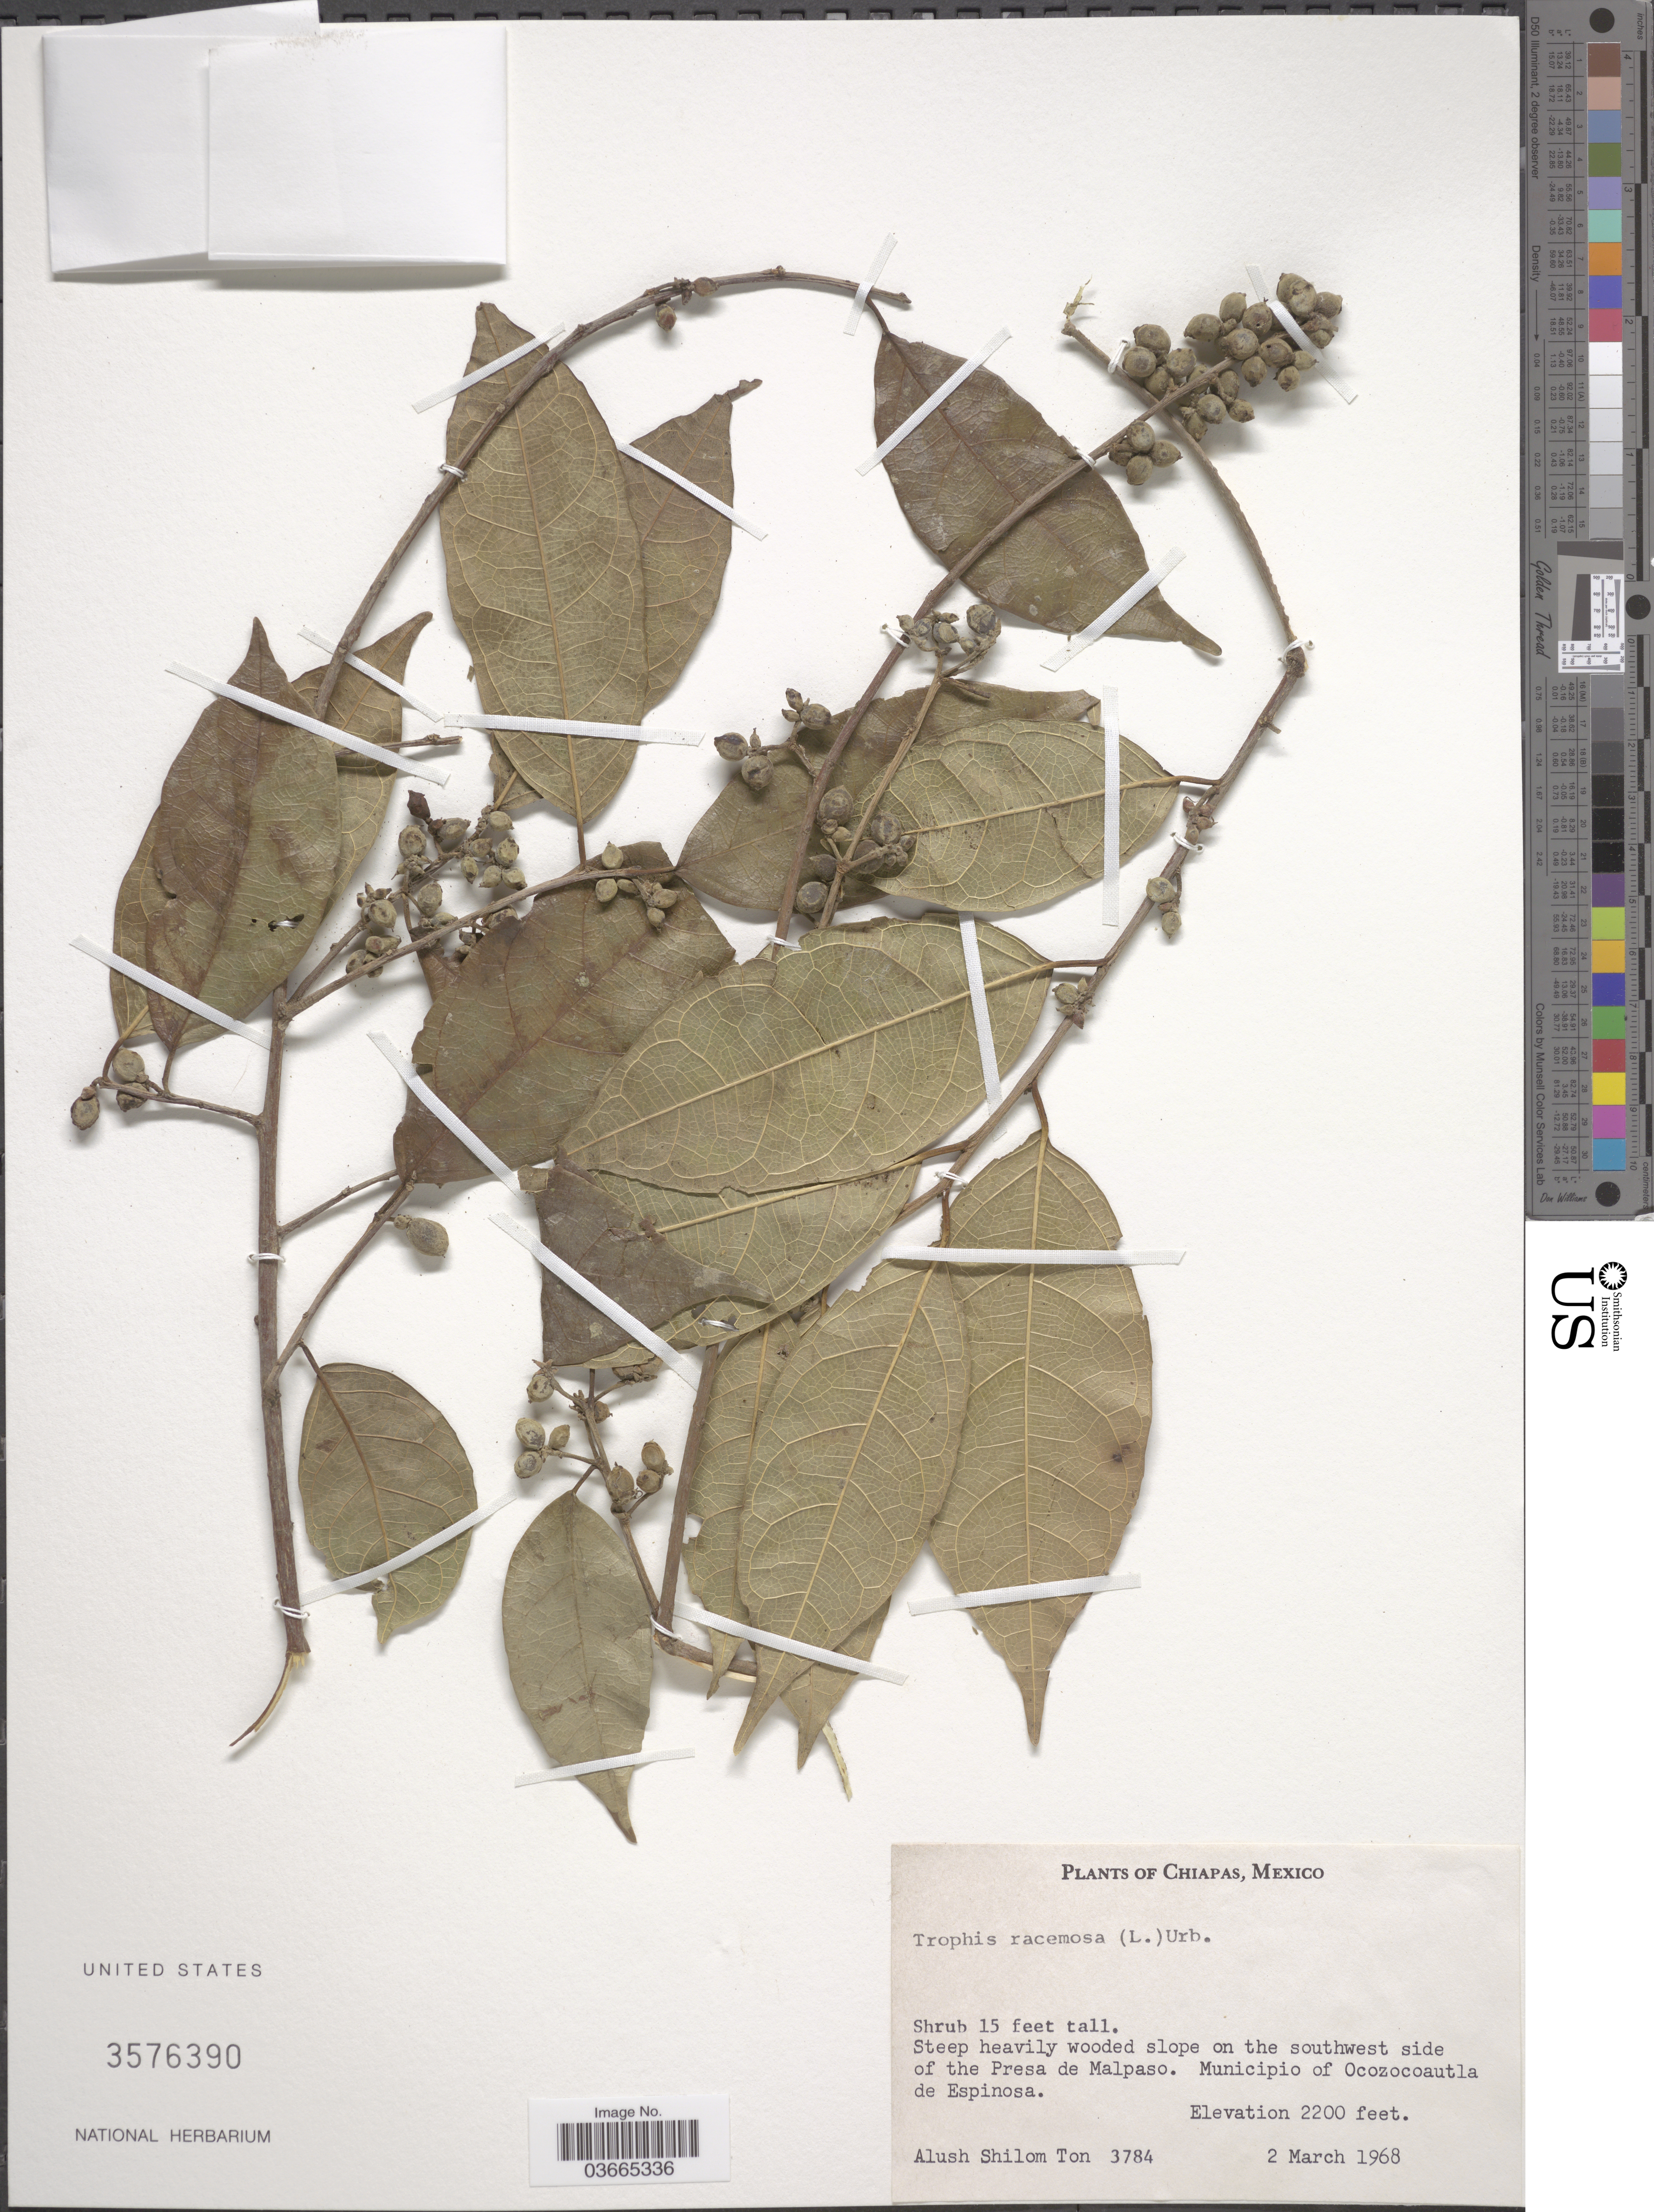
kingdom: Plantae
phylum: Tracheophyta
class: Magnoliopsida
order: Rosales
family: Moraceae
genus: Trophis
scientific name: Trophis racemosa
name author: (L.) Urb.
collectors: A. M. Ton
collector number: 3784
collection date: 1968-03-02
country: Mexico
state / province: Chiapas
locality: Slope on the southwest side of the Presa de Malpaso. Municipio of Ocozocoautla de Espinosa.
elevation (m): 671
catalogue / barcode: US 3576390